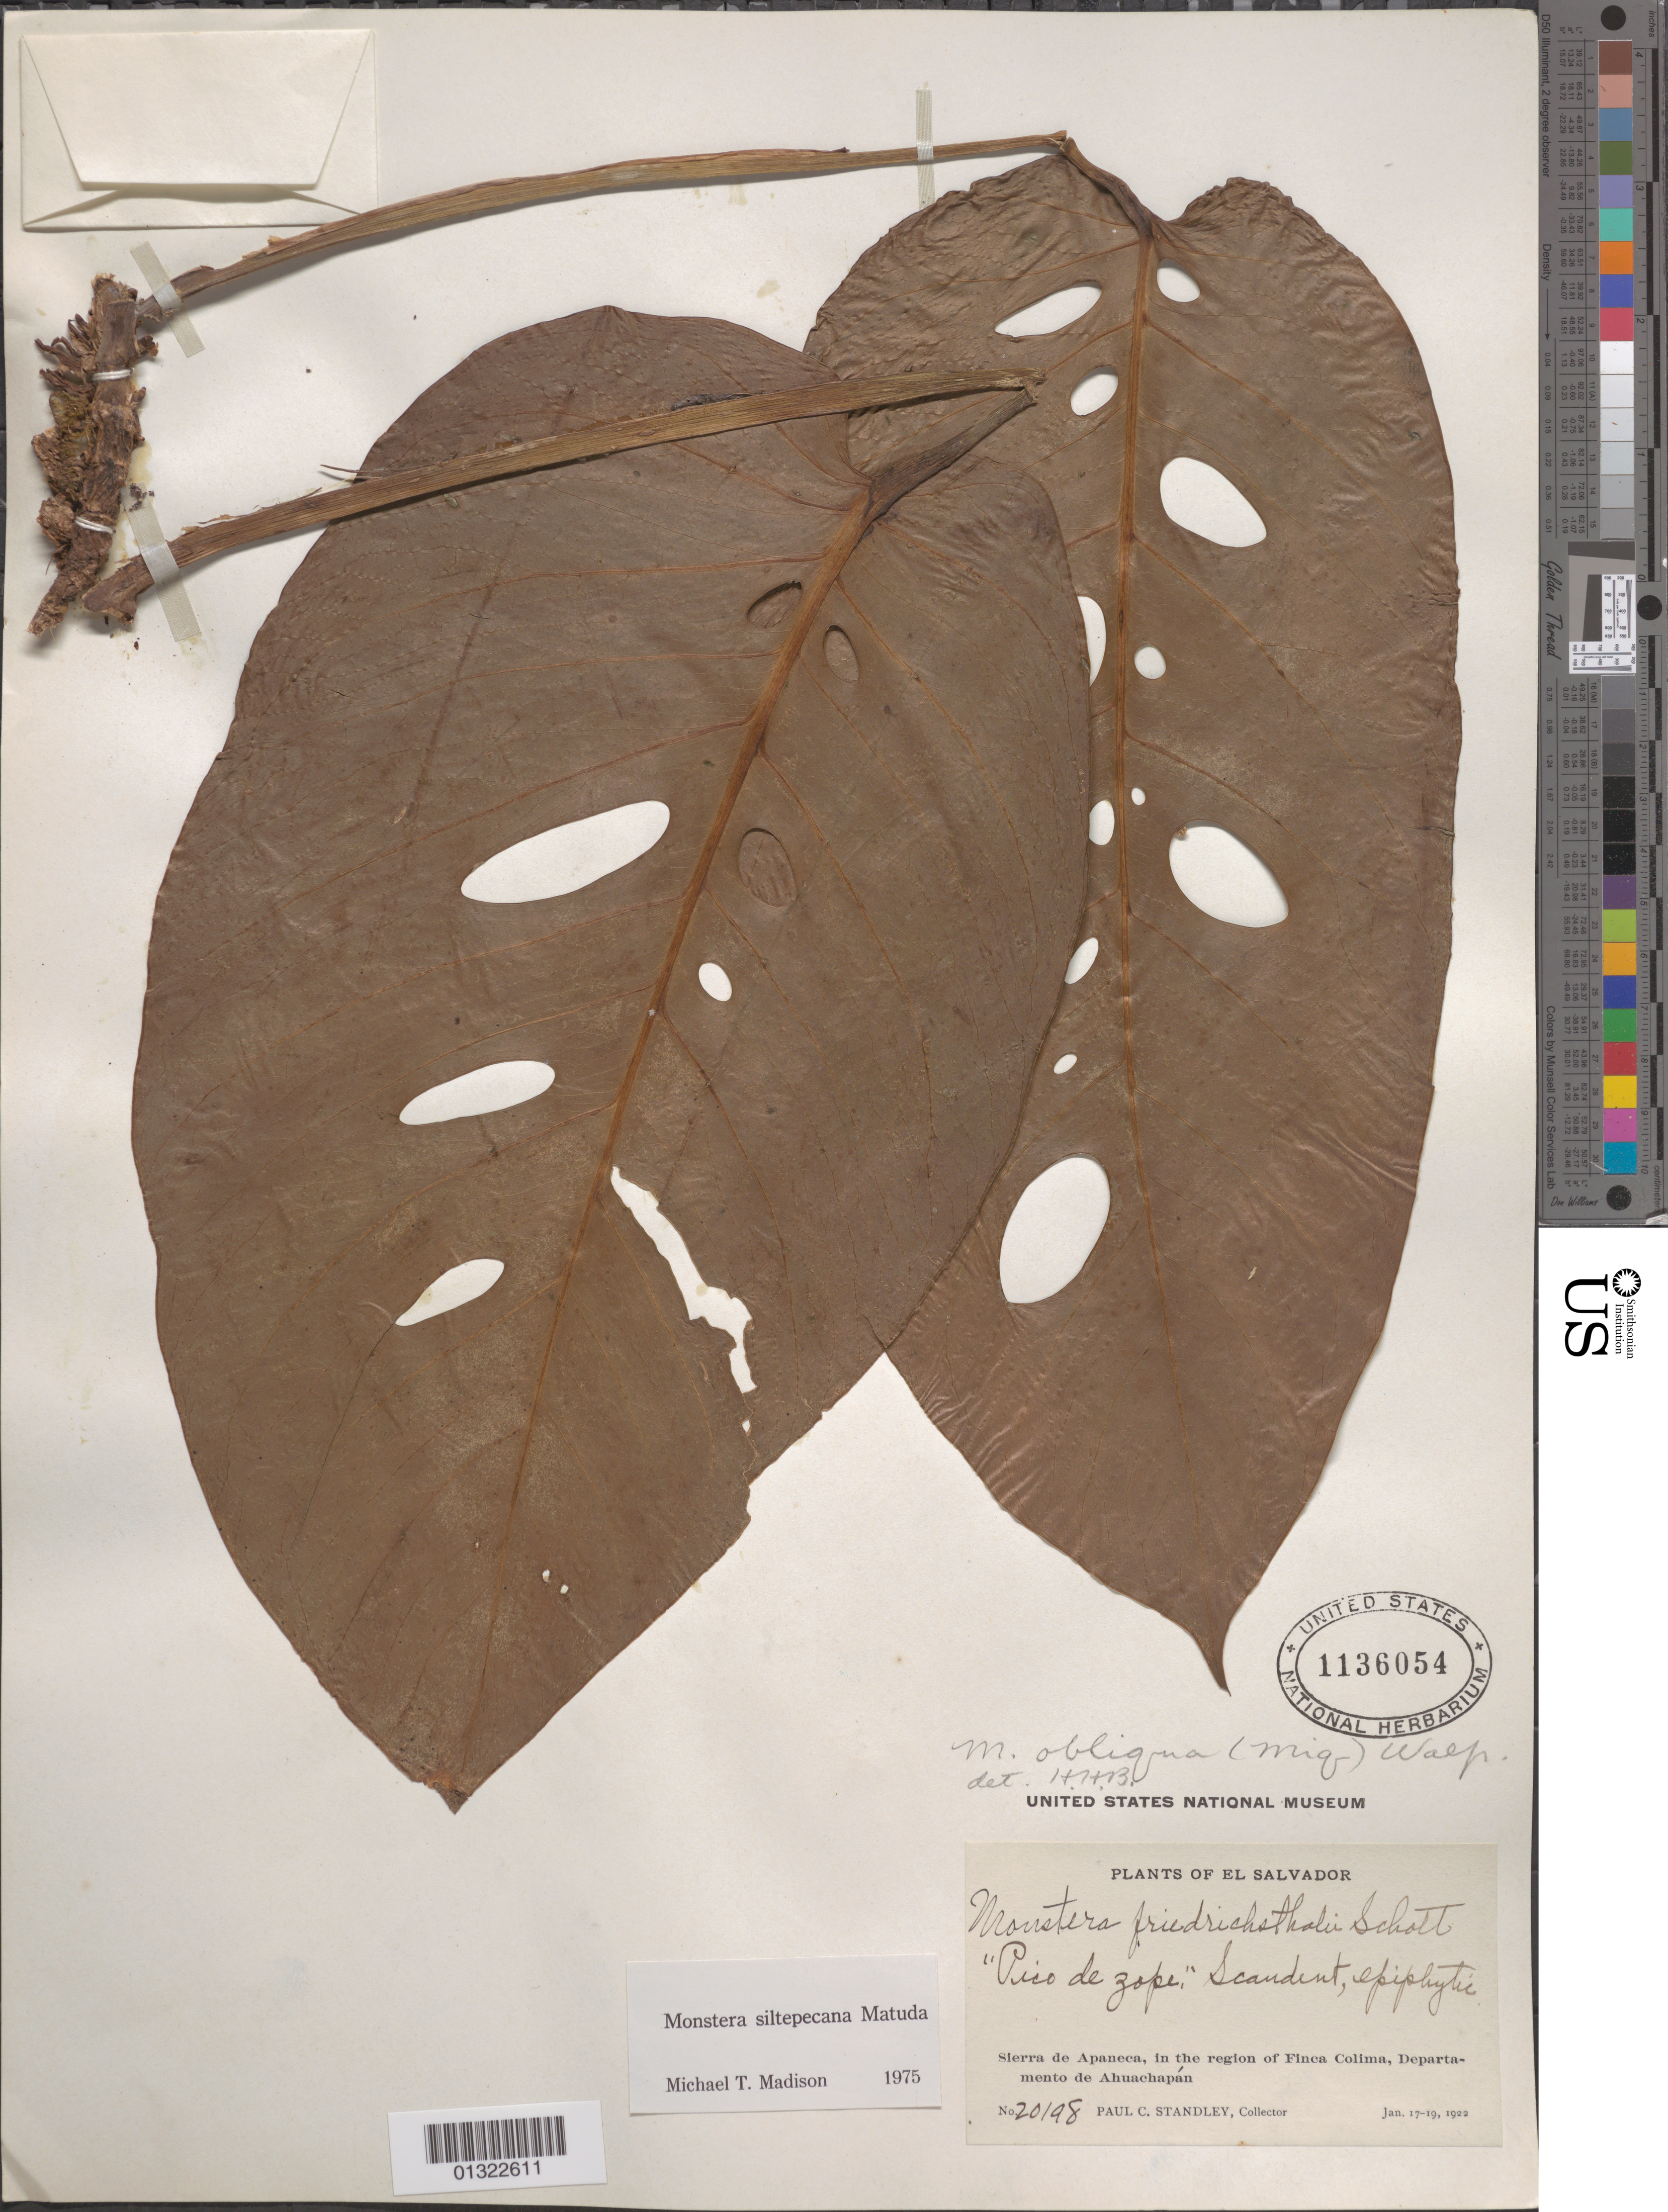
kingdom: Plantae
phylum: Tracheophyta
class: Liliopsida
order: Alismatales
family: Araceae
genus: Monstera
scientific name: Monstera siltepecana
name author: Matuda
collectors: P. C. Standley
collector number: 20198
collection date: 1922-01-17/1922-01-19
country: El Salvador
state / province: Ahuachapan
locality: Sierra de Apaneca, in the region of Finca Colima, Departamento de Ahuachapán.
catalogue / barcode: US 1136054